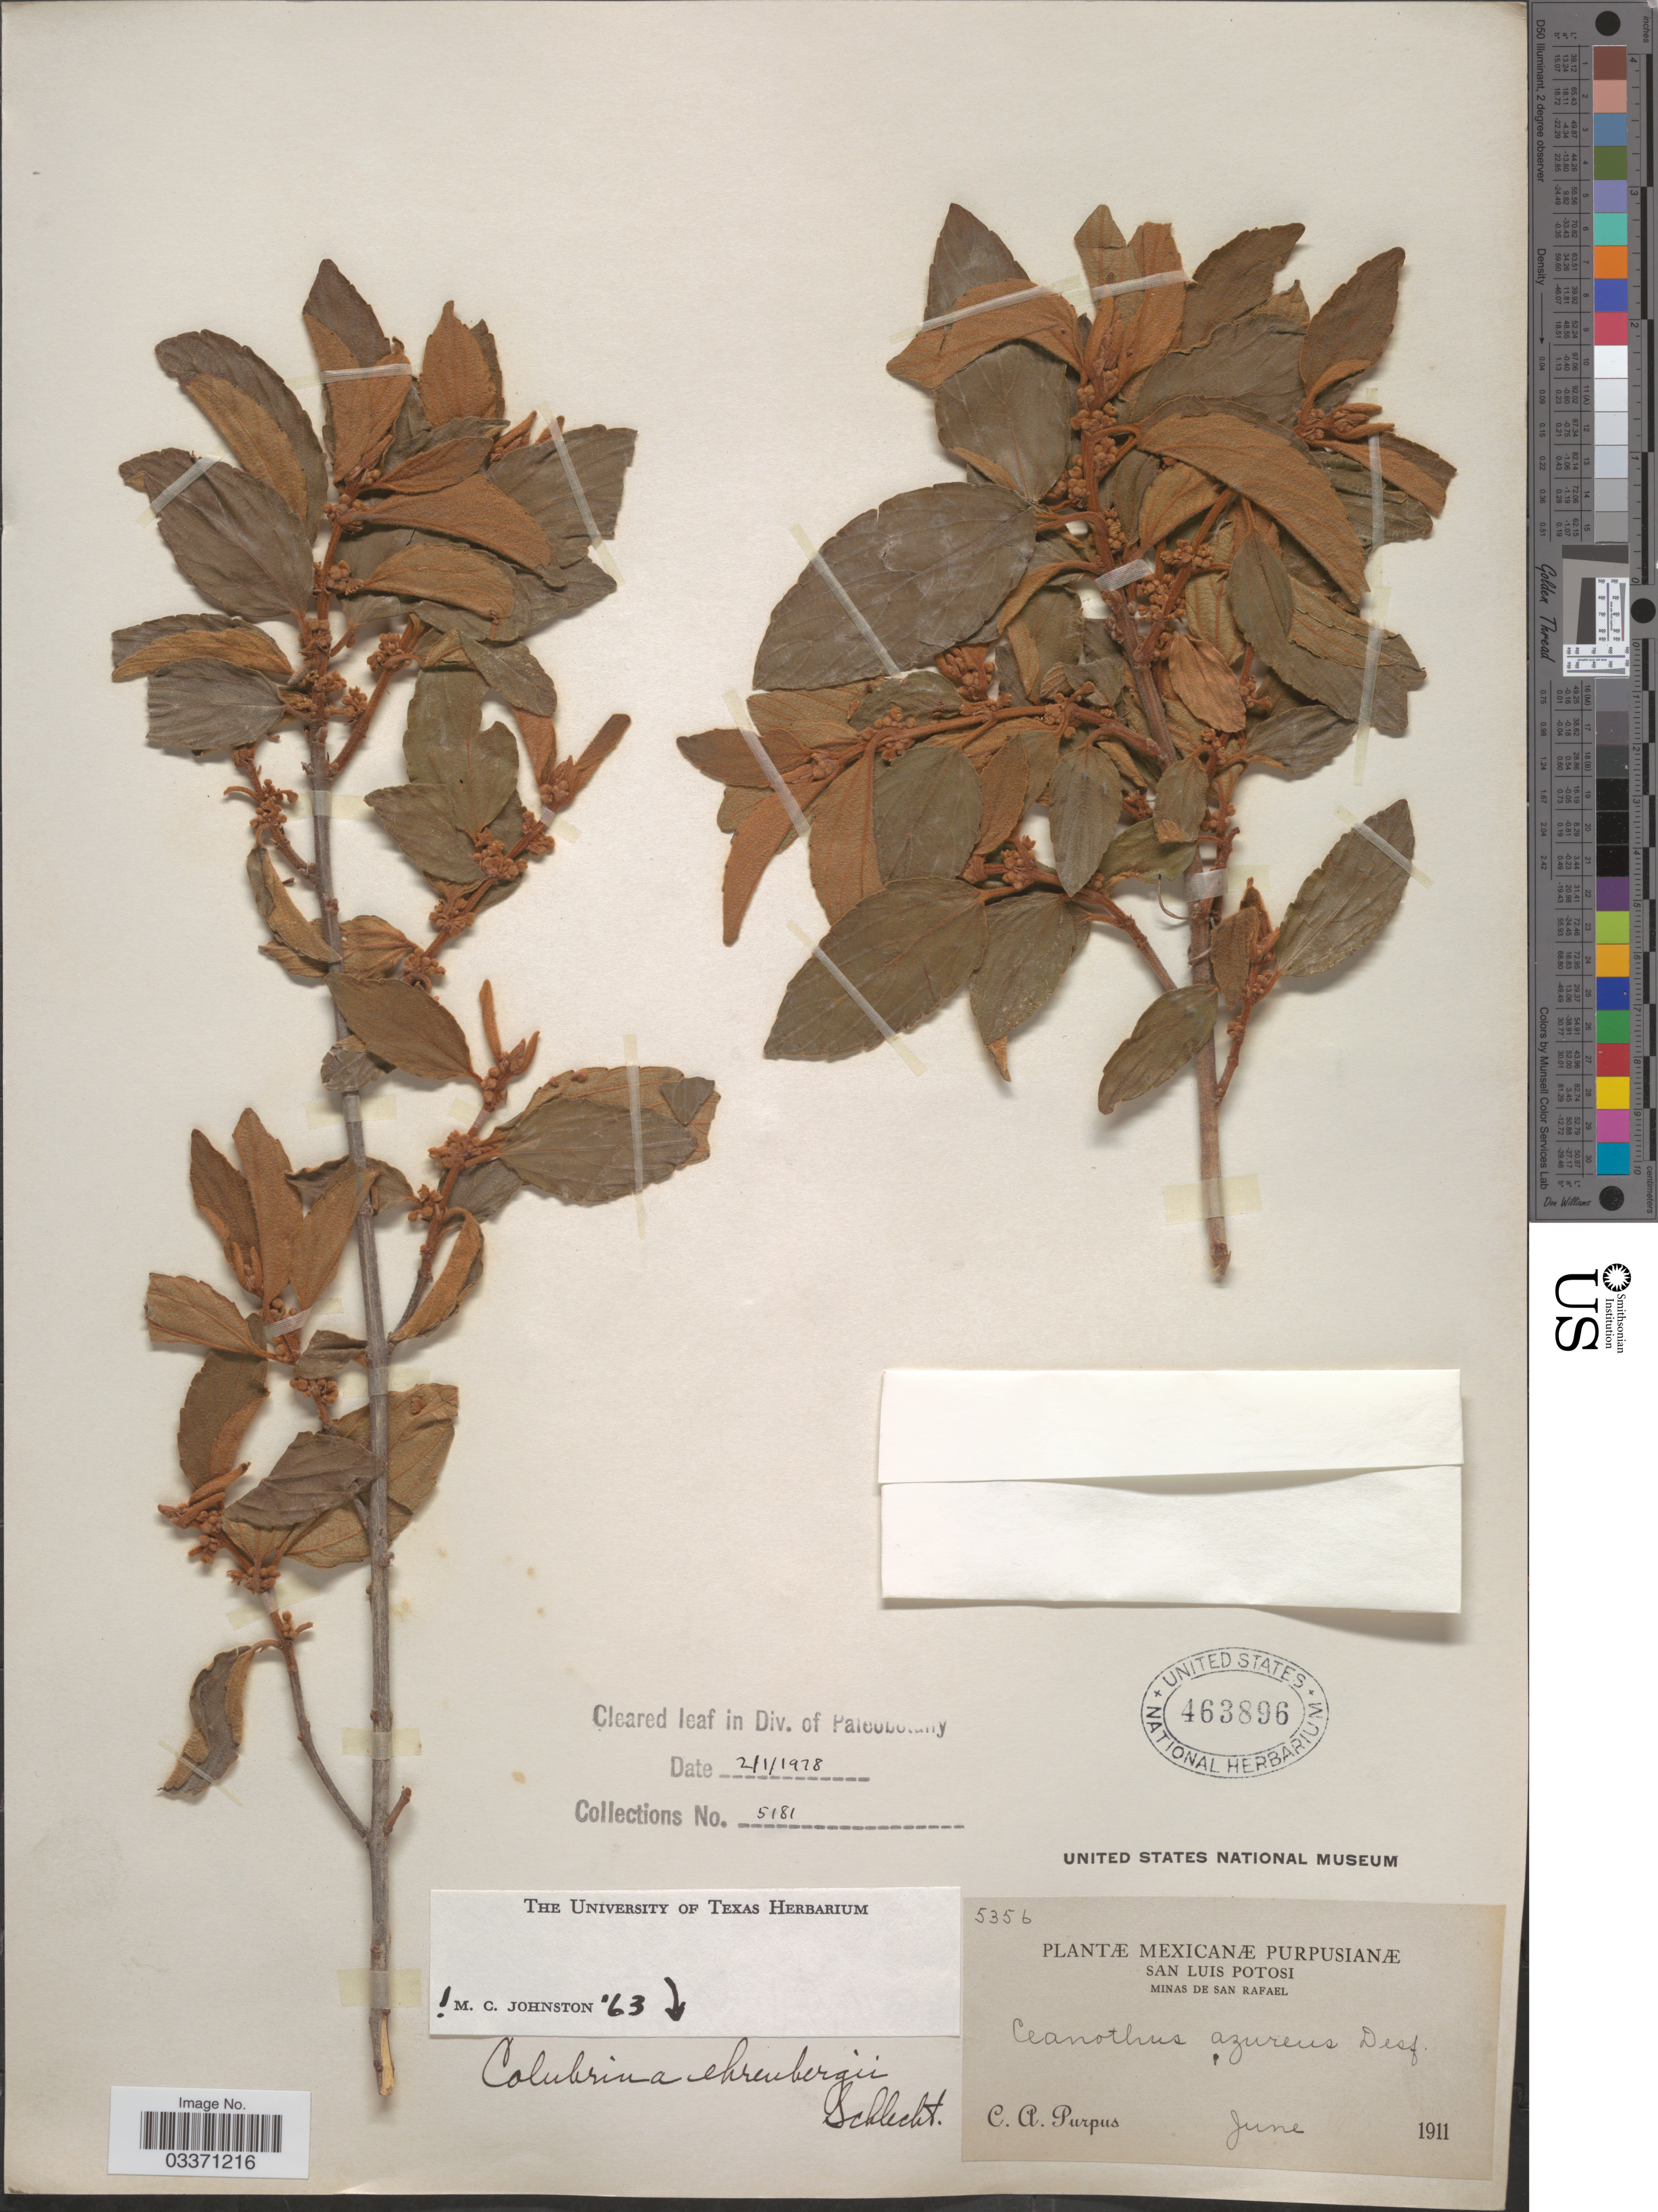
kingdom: Plantae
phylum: Tracheophyta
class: Magnoliopsida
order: Rosales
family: Rhamnaceae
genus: Colubrina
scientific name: Colubrina ehrenbergii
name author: Schltdl.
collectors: C. A. Purpus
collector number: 5356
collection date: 1911-06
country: Mexico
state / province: San Luis Potosí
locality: Minas de San Rafael.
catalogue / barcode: US 463896